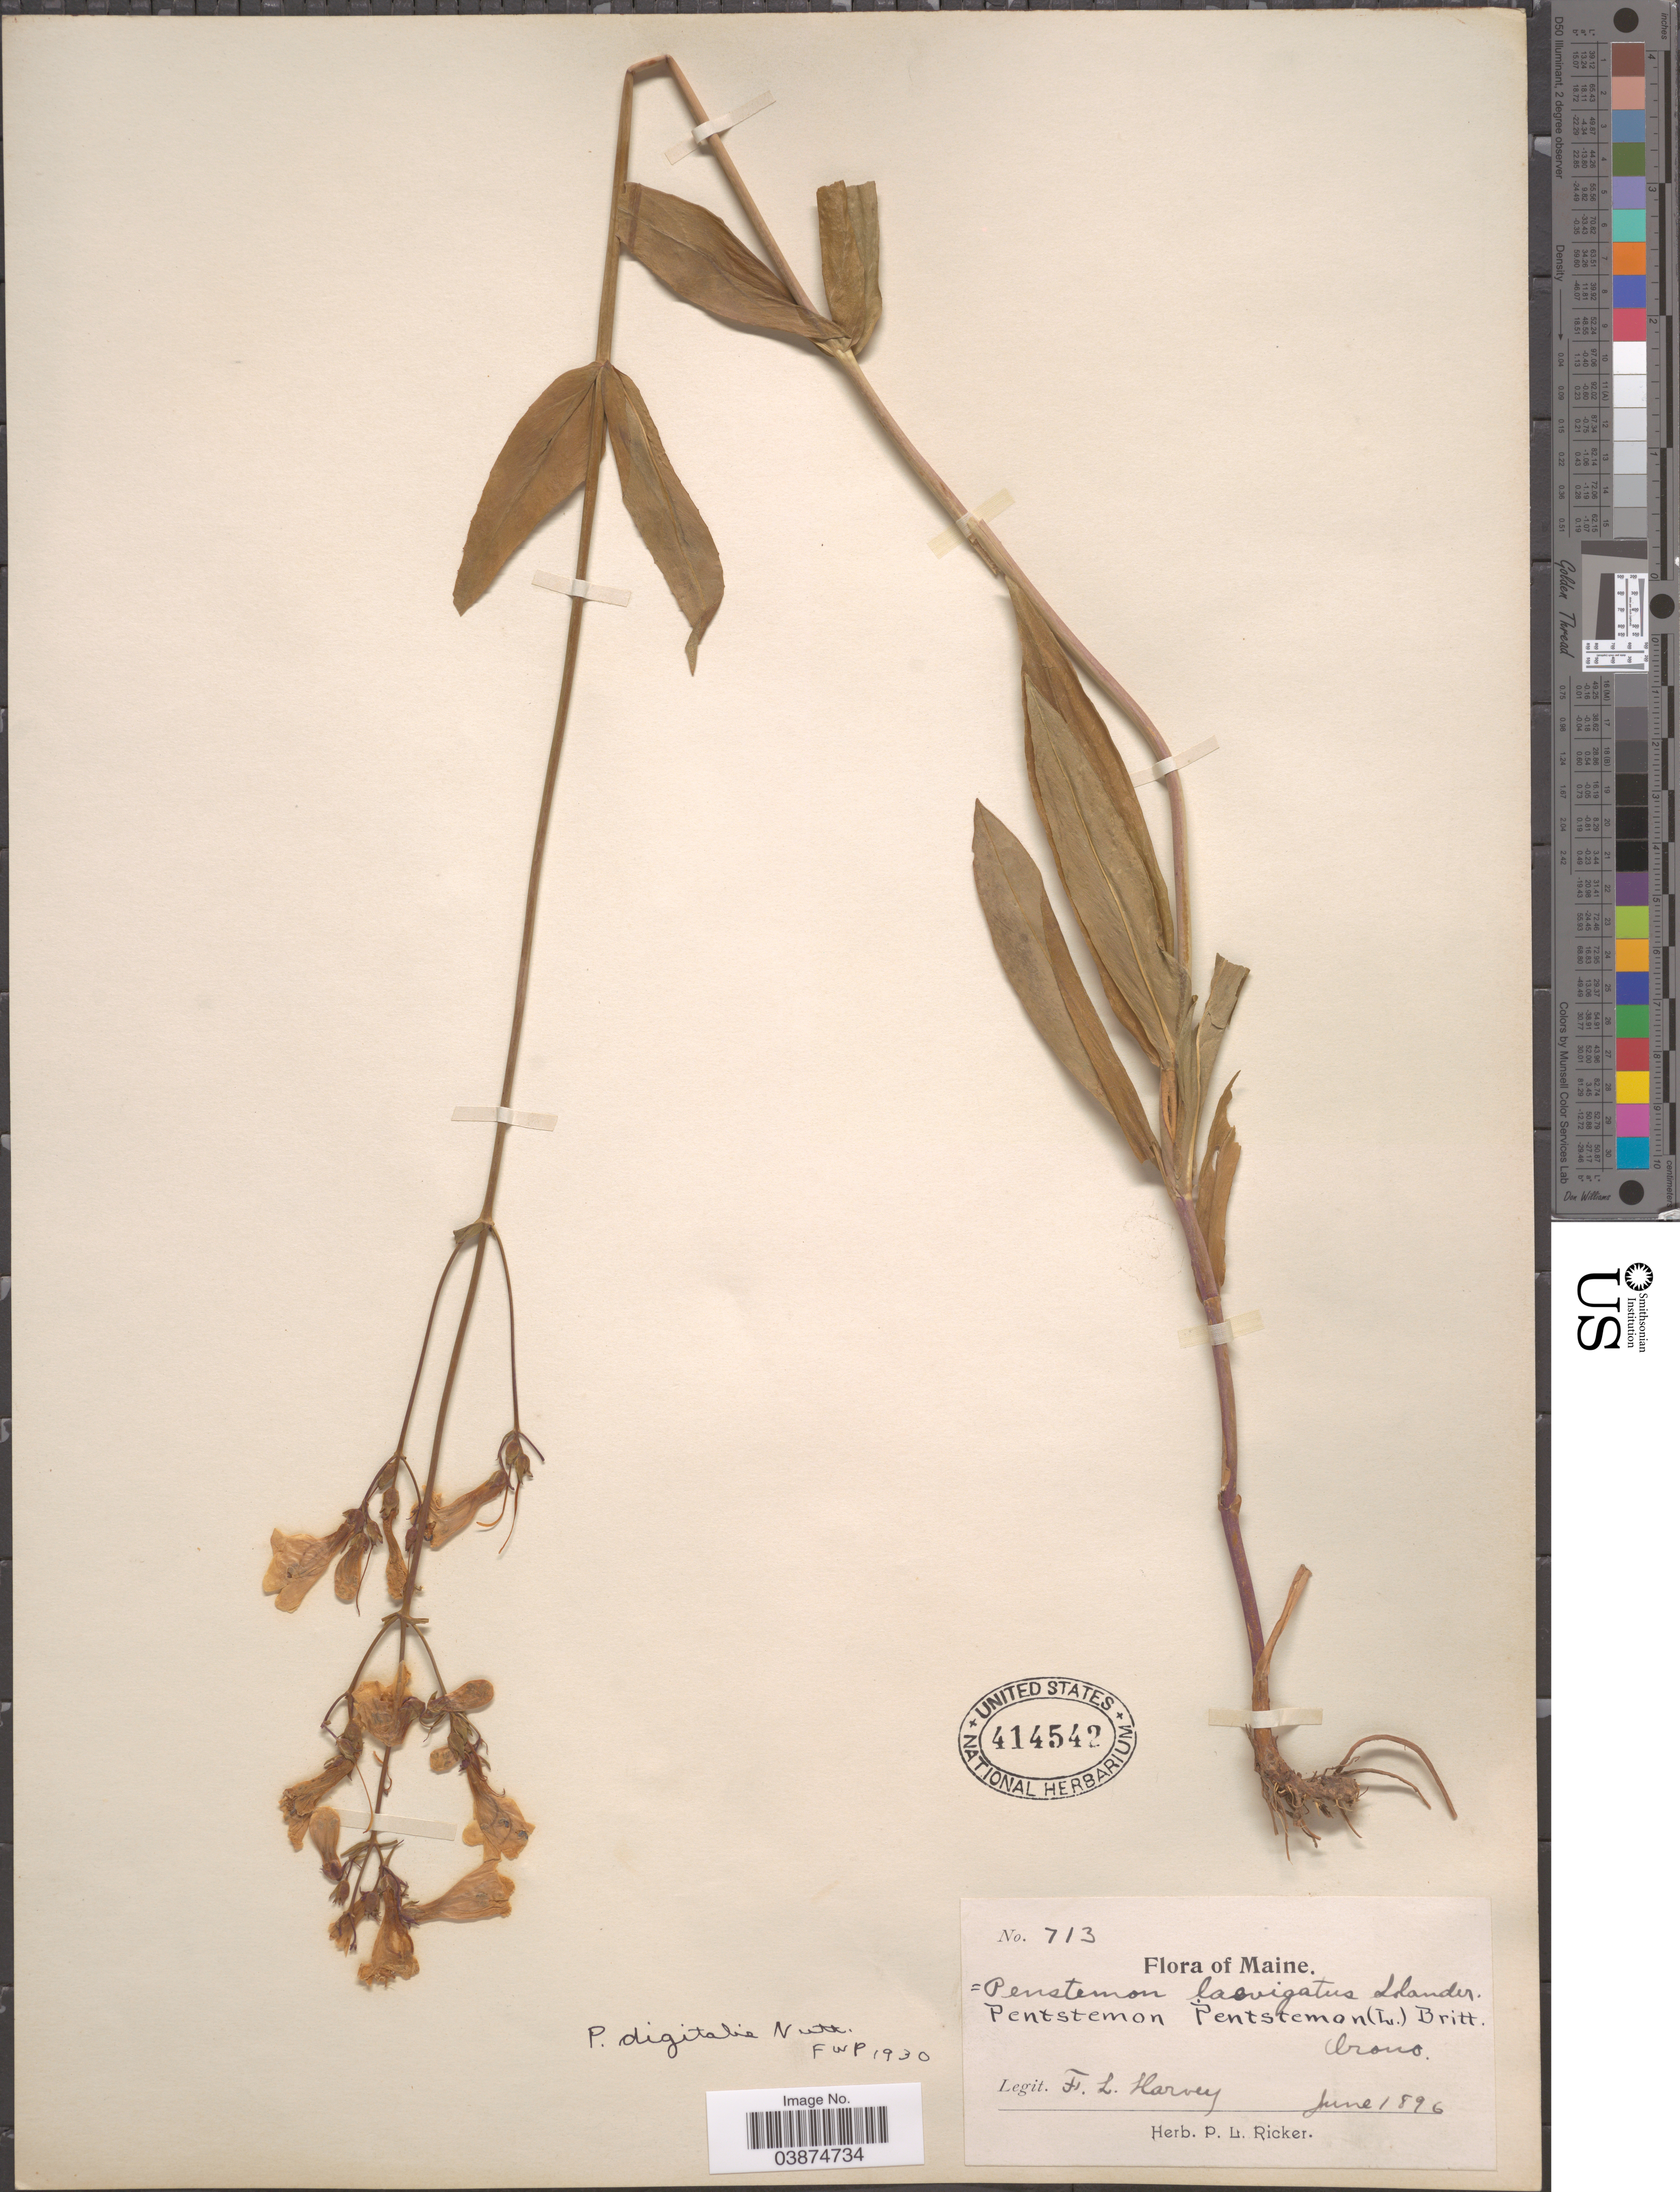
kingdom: Plantae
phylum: Tracheophyta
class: Magnoliopsida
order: Lamiales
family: Plantaginaceae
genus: Penstemon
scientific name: Penstemon digitalis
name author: Nutt. ex Sims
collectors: F. L. Harvey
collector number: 713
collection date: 1896-06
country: United States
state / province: Maine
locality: Orono.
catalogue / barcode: US 414542